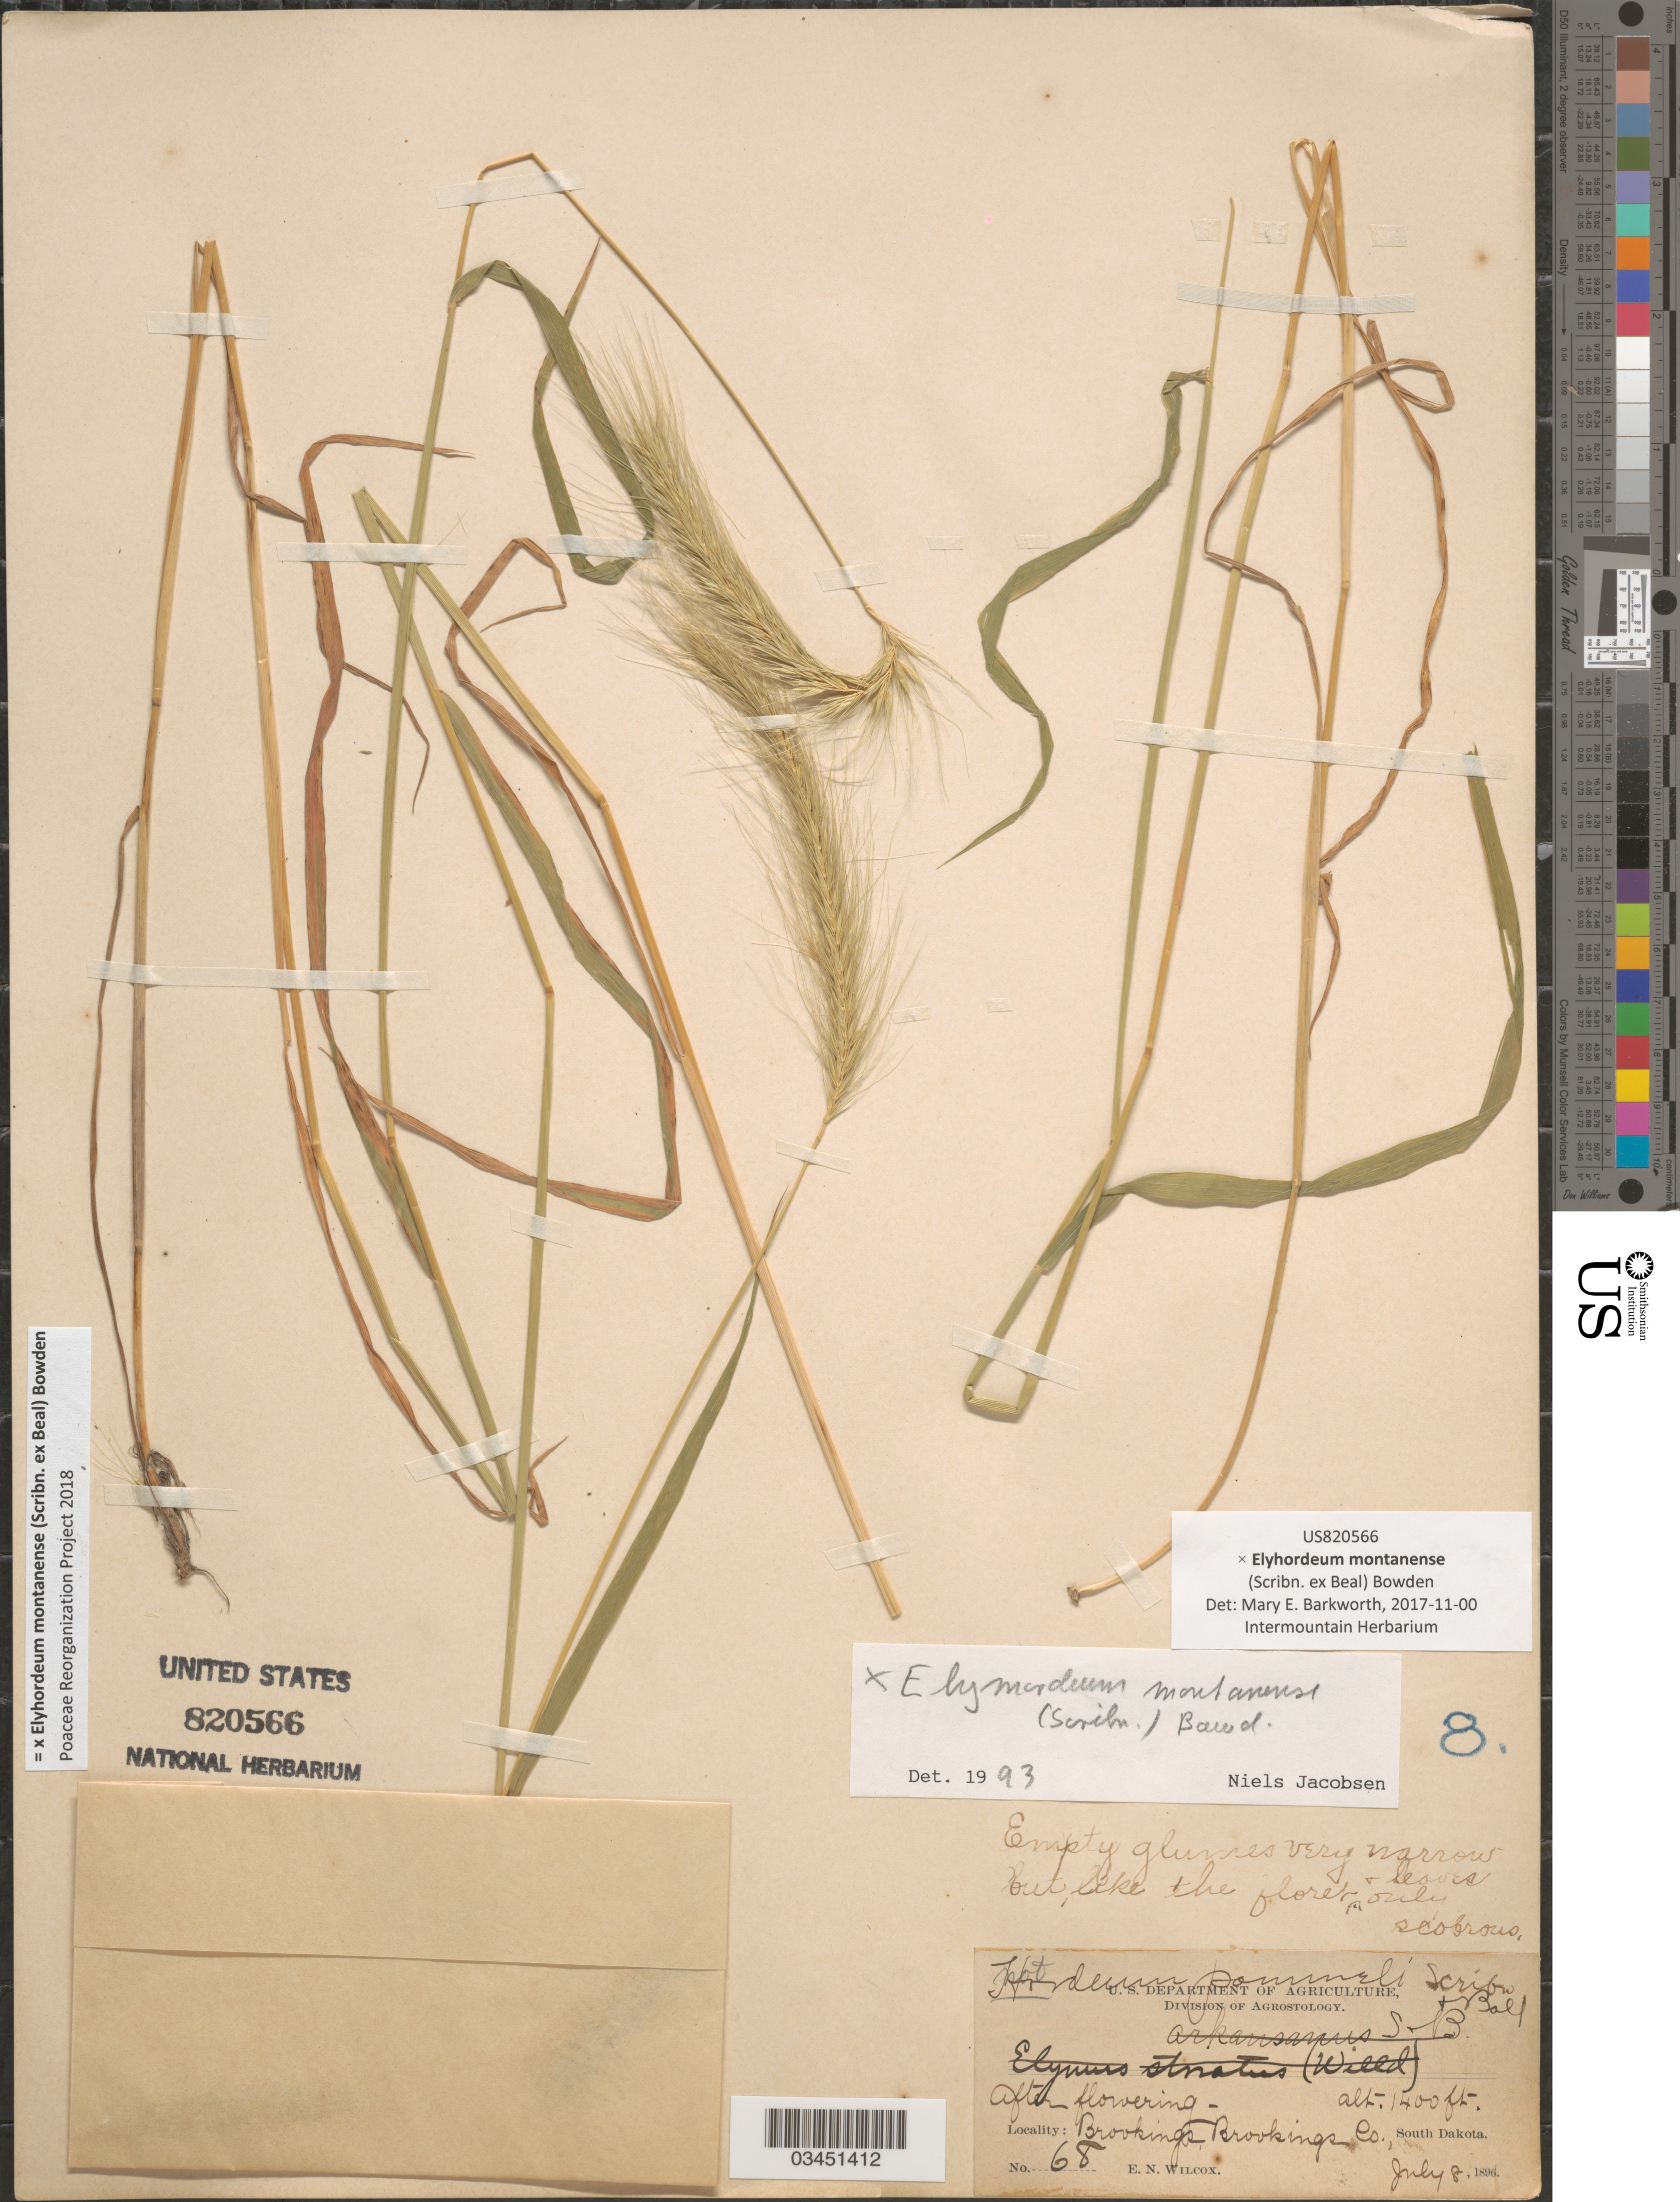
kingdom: Plantae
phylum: Tracheophyta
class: Liliopsida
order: Poales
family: Poaceae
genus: Elyhordeum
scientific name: x Elyhordeum montanense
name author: (Scribn. ex W.J. Beal) Bowden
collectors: E. Wilcox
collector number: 68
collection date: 1896-07-08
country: United States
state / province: South Dakota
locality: Brookings, Brookings Co.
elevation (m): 427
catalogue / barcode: US 820566